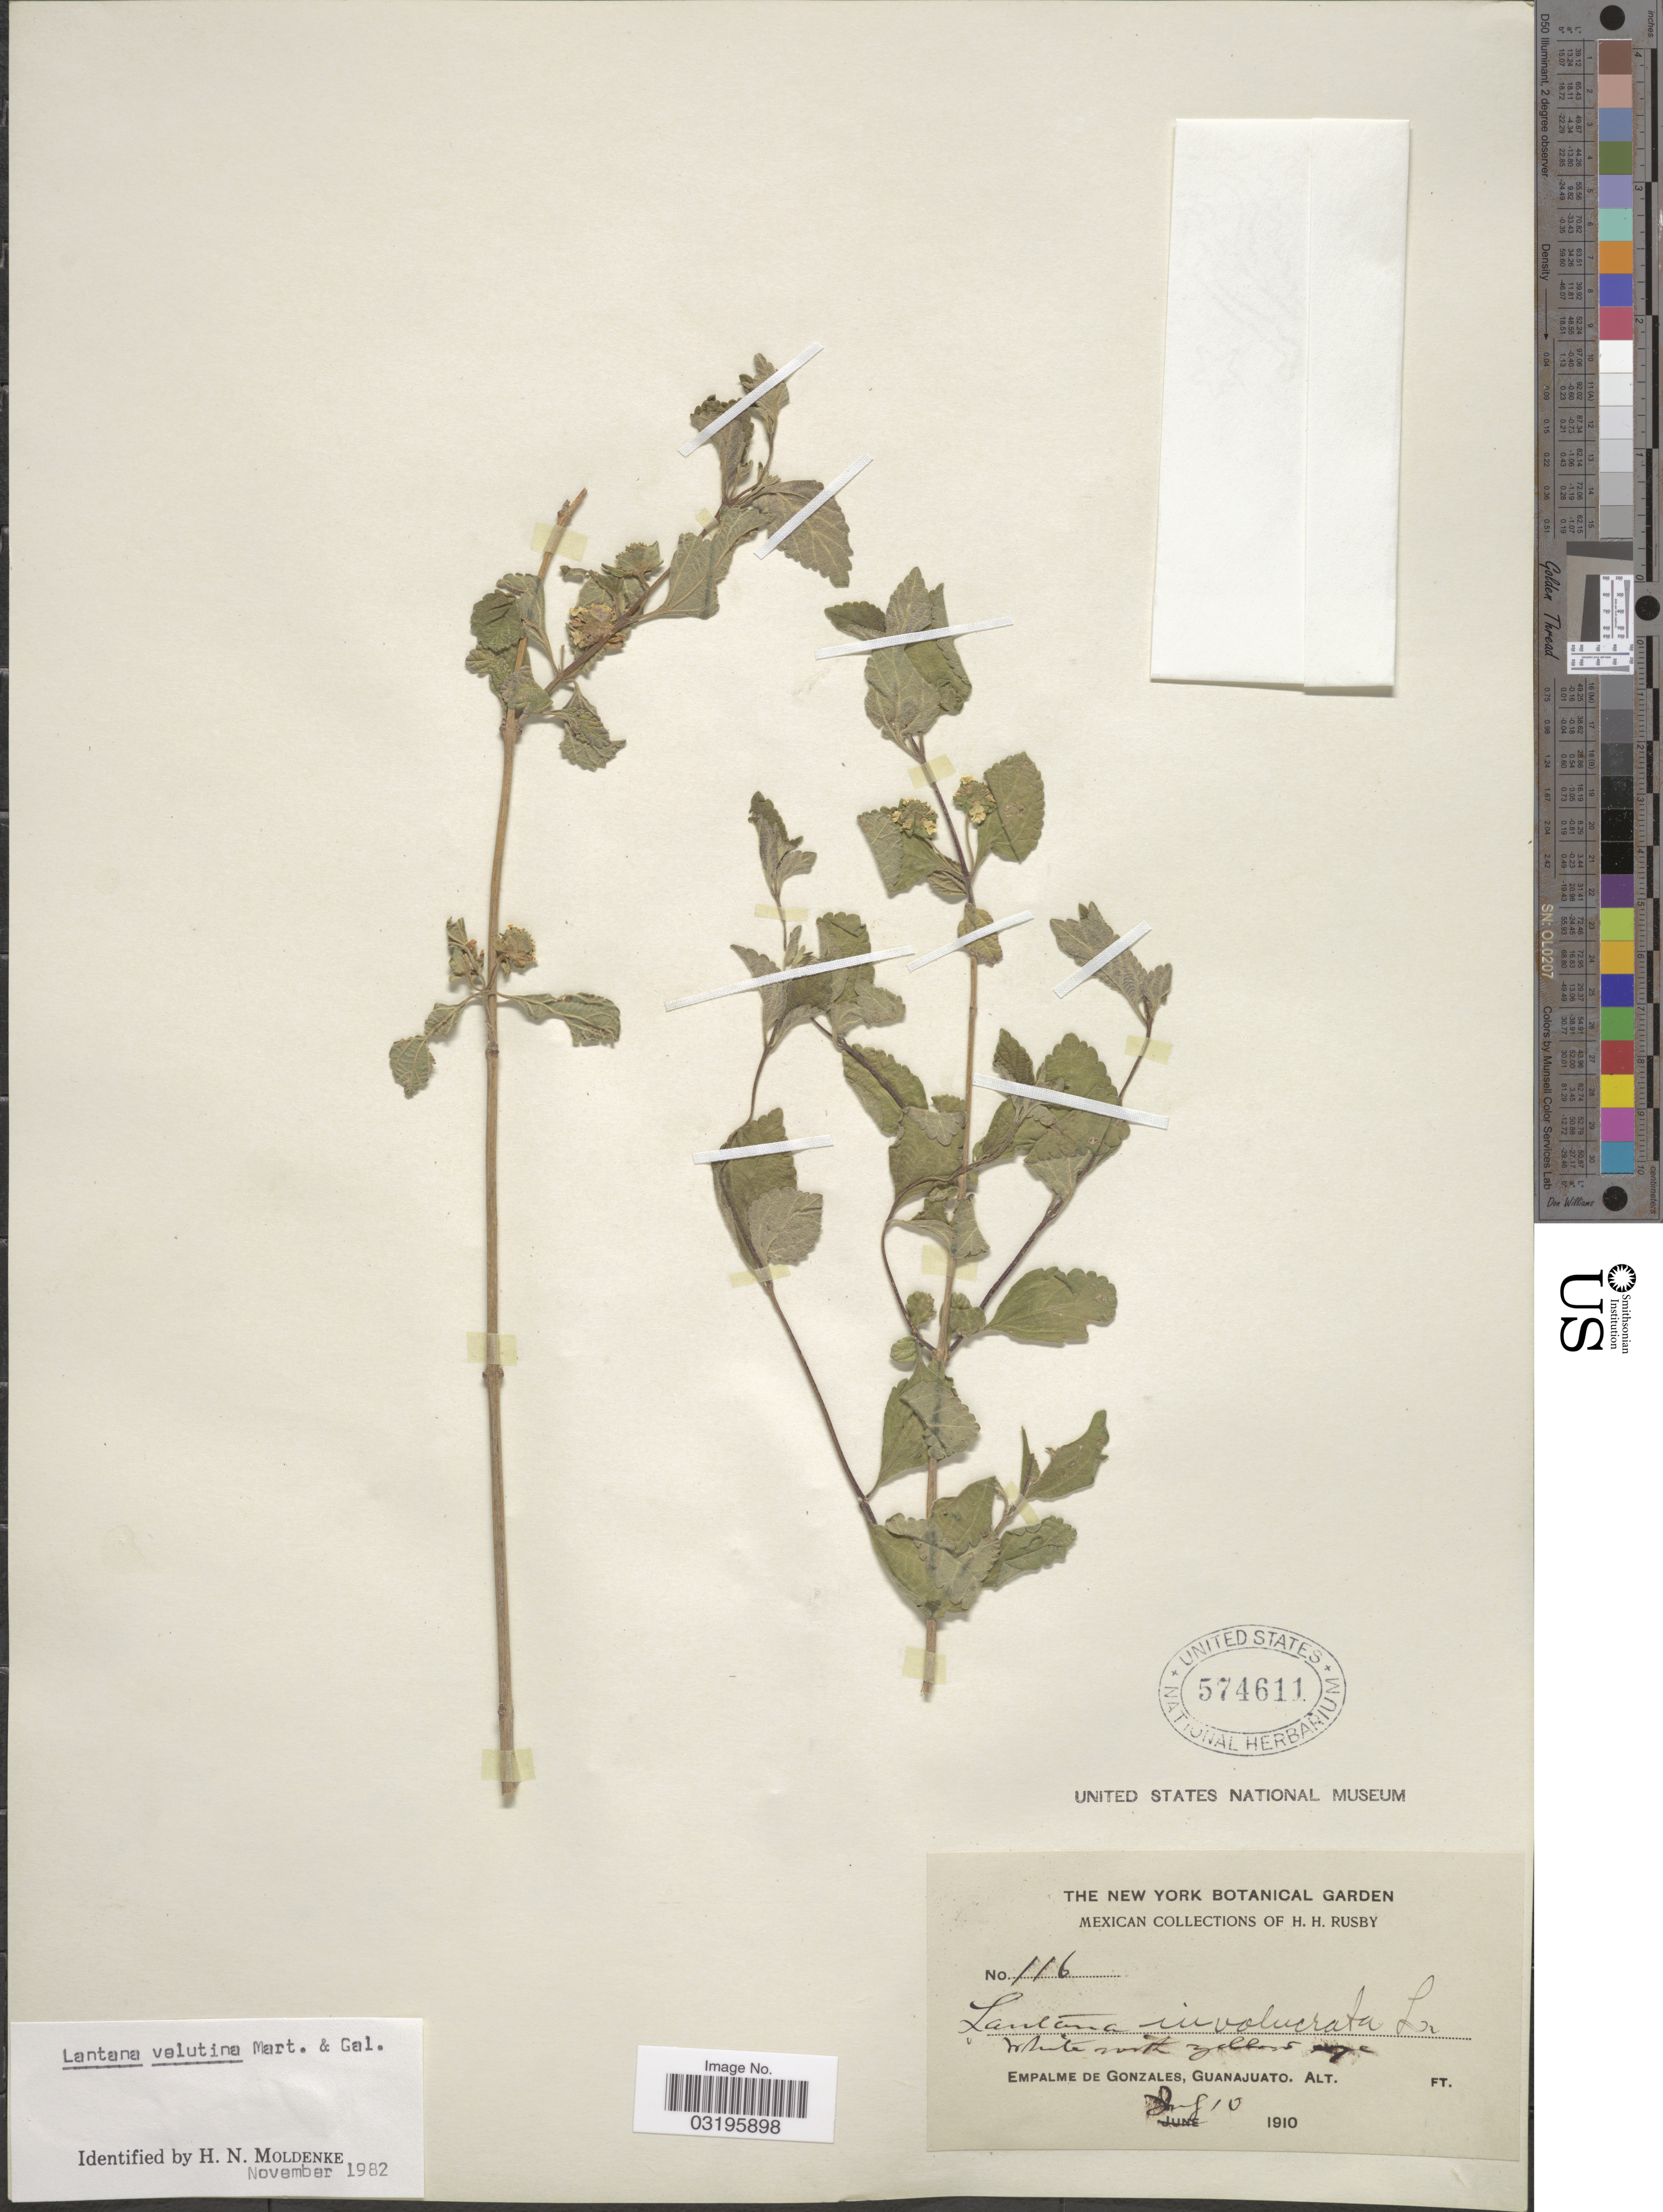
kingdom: Plantae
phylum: Tracheophyta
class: Magnoliopsida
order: Lamiales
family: Verbenaceae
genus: Lantana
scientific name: Lantana velutina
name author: M. Martens & Galeotti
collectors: H. H. Rusby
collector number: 116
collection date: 1910-07-10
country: Mexico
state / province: Guanajuato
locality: Empalme de Gonzales.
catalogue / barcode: US 574611